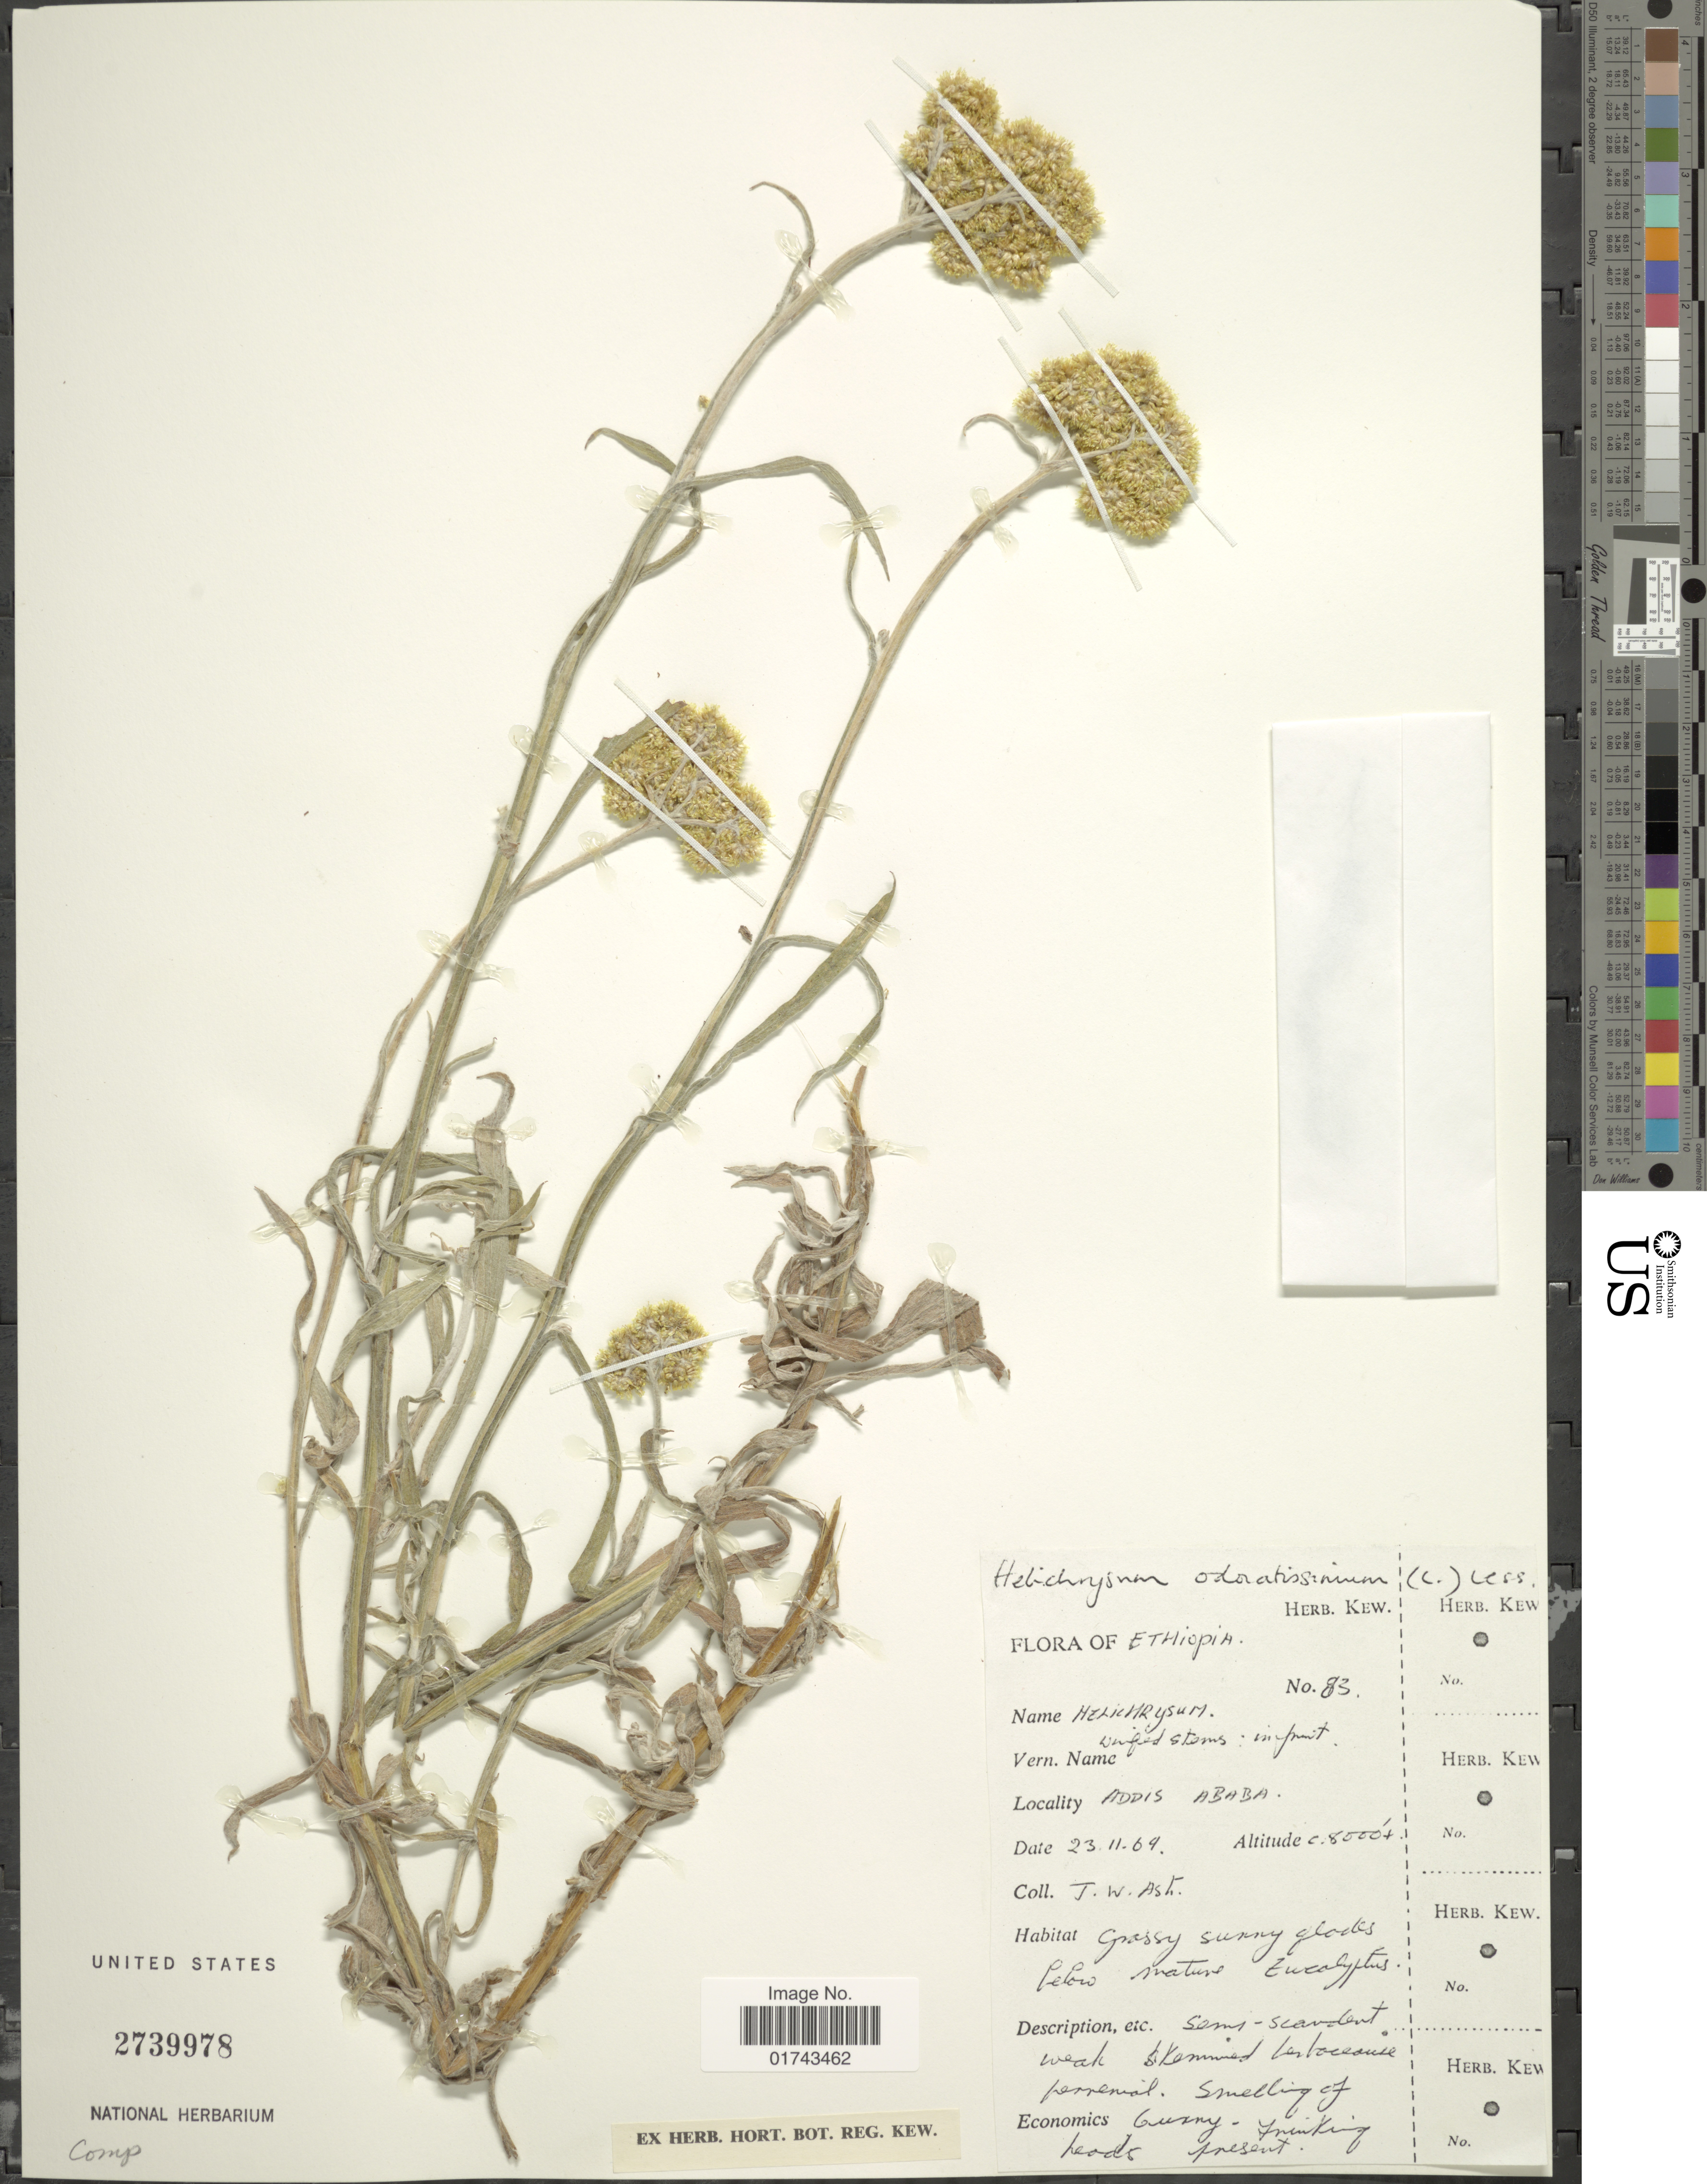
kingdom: Plantae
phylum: Tracheophyta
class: Magnoliopsida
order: Asterales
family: Asteraceae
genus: Helichrysum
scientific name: Helichrysum odoratissimum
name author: (L.) Sweet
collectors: J. W. Ash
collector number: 83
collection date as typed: Transcribed d/m/y: 23/11/69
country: Ethiopia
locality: Addis Ababa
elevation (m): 2438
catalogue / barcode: US 2739978